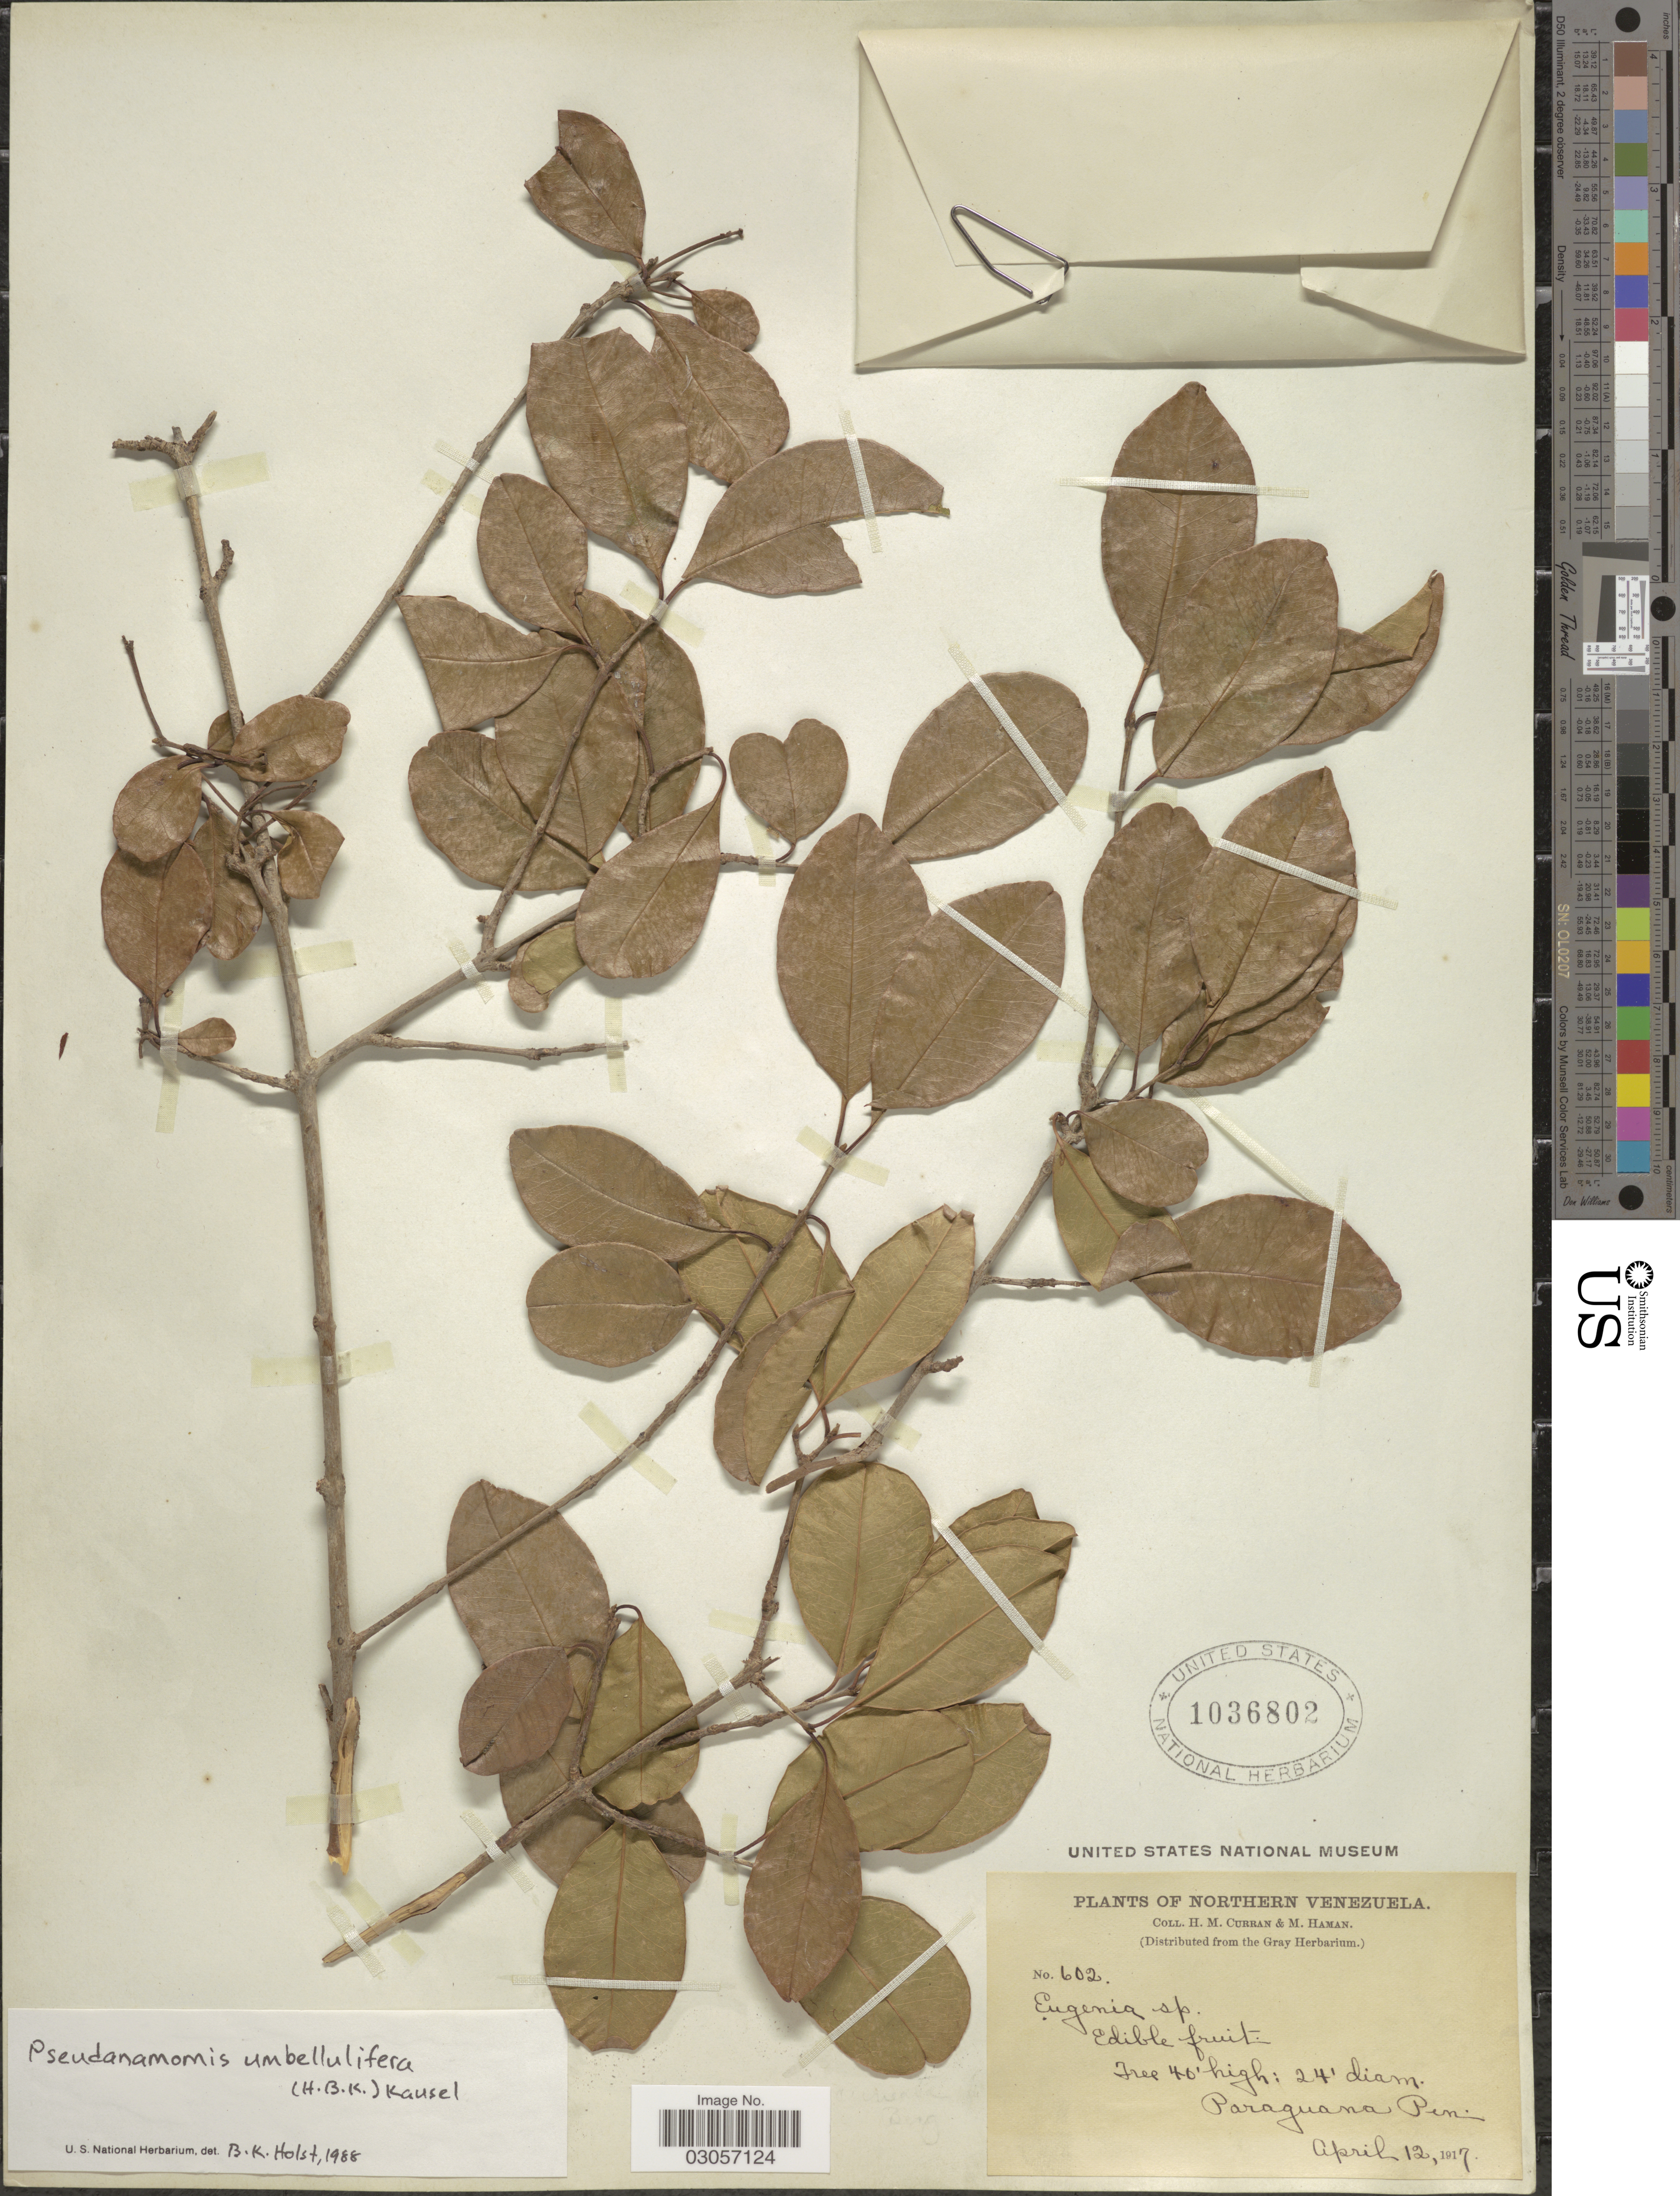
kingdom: Plantae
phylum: Tracheophyta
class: Magnoliopsida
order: Myrtales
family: Myrtaceae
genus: Eugenia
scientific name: Eugenia umbellulifera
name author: (Kunth) Krug & Urb.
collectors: H. M. Curran & M. Haman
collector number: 602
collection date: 1917-04-12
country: Venezuela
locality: Northern Venezuela, Paraguana Pen.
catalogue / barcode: US 1036802